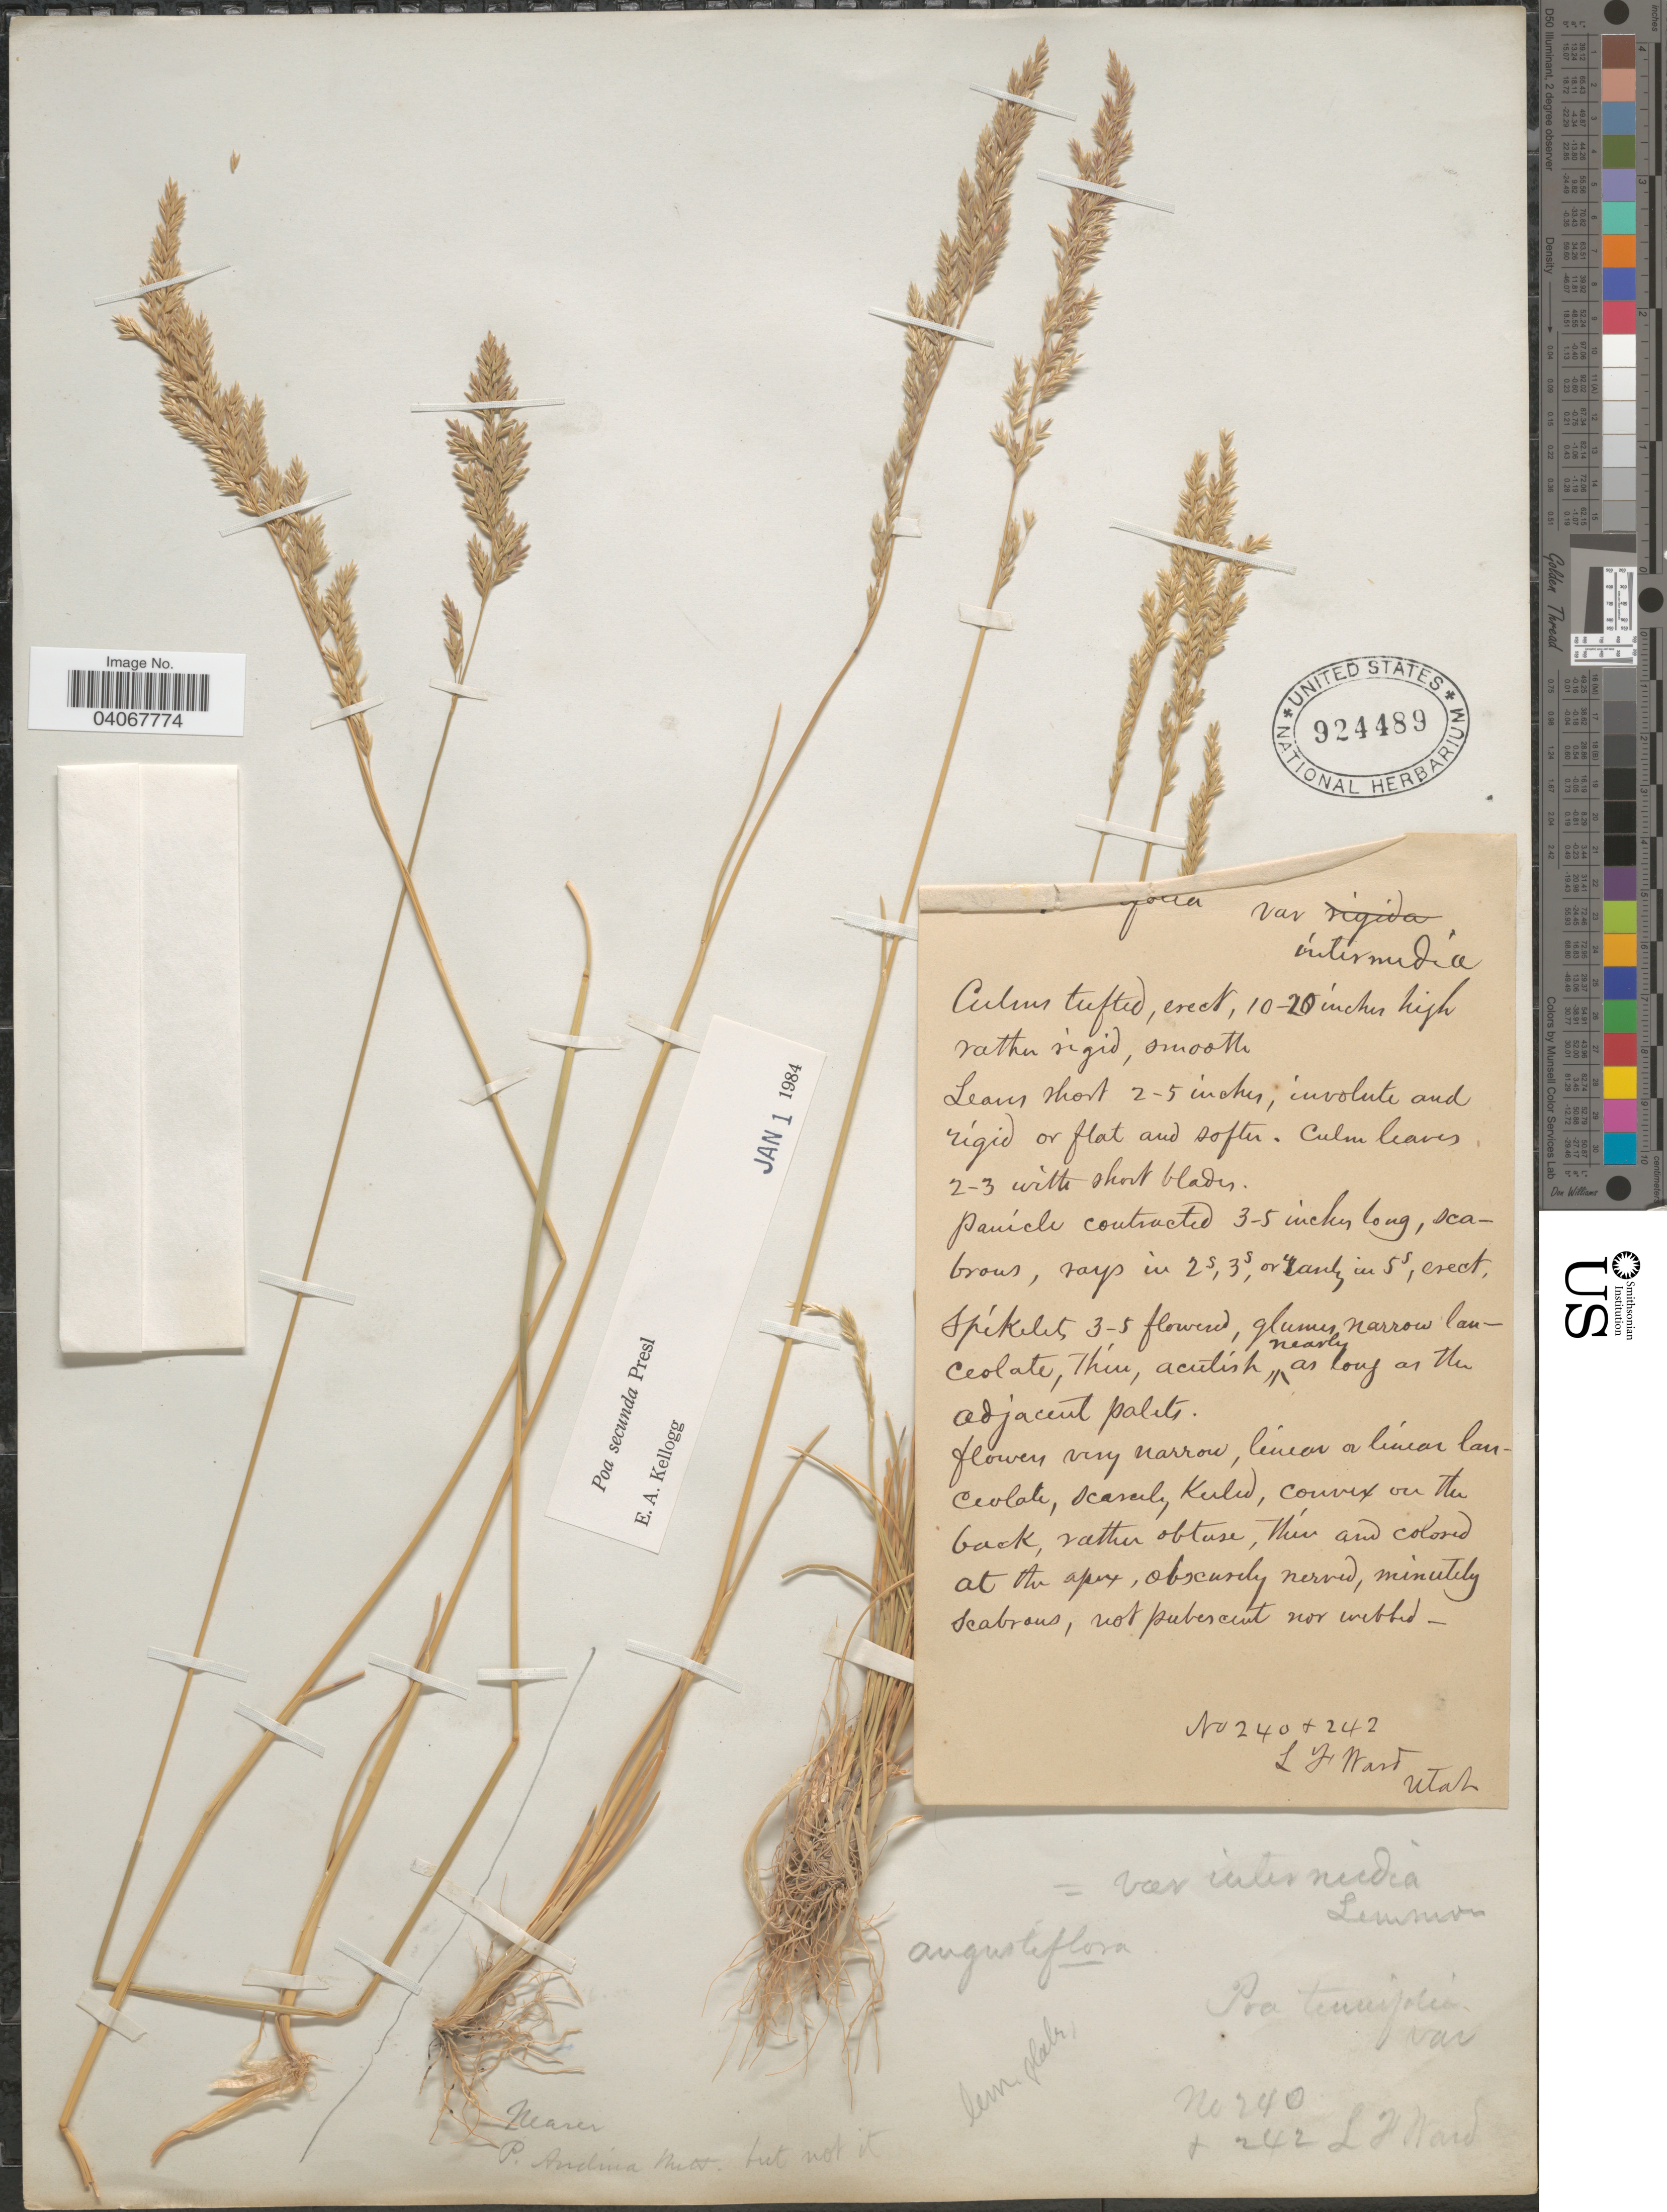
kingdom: Plantae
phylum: Tracheophyta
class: Liliopsida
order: Poales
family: Poaceae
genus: Poa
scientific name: Poa secunda subsp. secunda var. secunda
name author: J. Presl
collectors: L. Ward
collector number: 240/242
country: United States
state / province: Utah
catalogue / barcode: US 924489